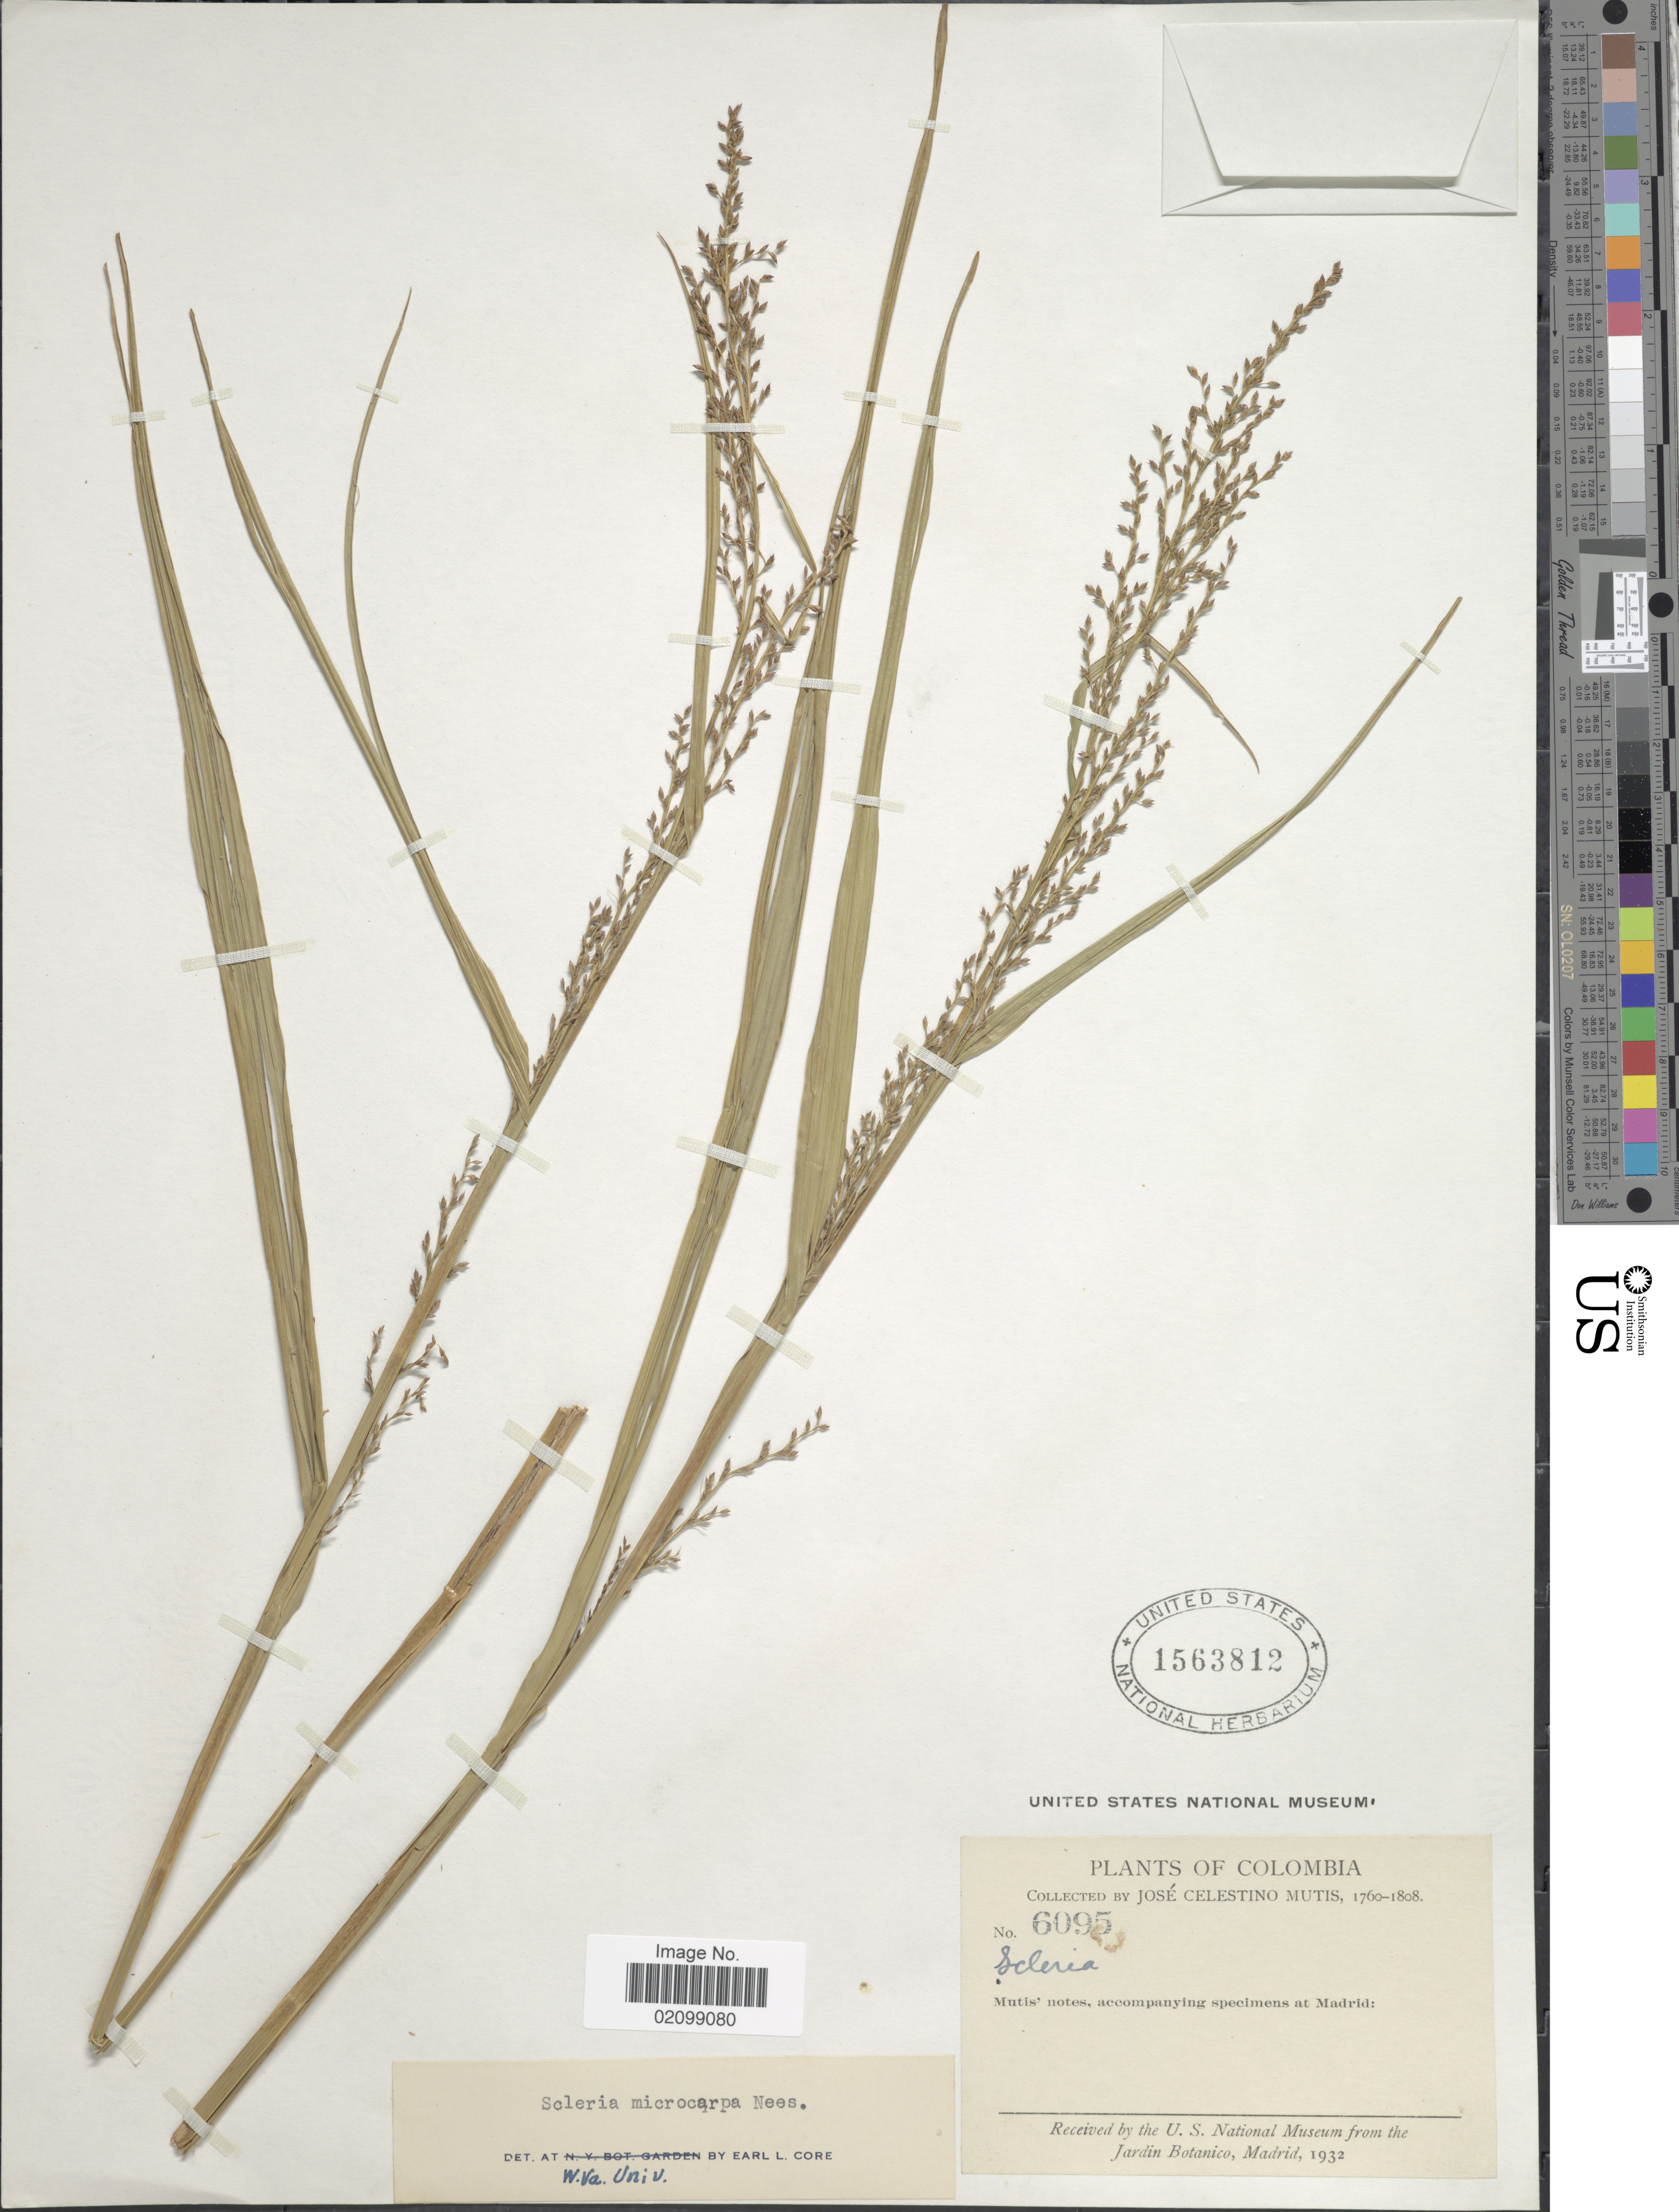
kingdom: Plantae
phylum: Tracheophyta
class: Liliopsida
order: Poales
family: Cyperaceae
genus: Scleria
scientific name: Scleria microcarpa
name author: Nees ex Kunth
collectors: J. C. B. Mutis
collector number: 6095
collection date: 1760/1808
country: Colombia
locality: Colombia.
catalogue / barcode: US 1563812